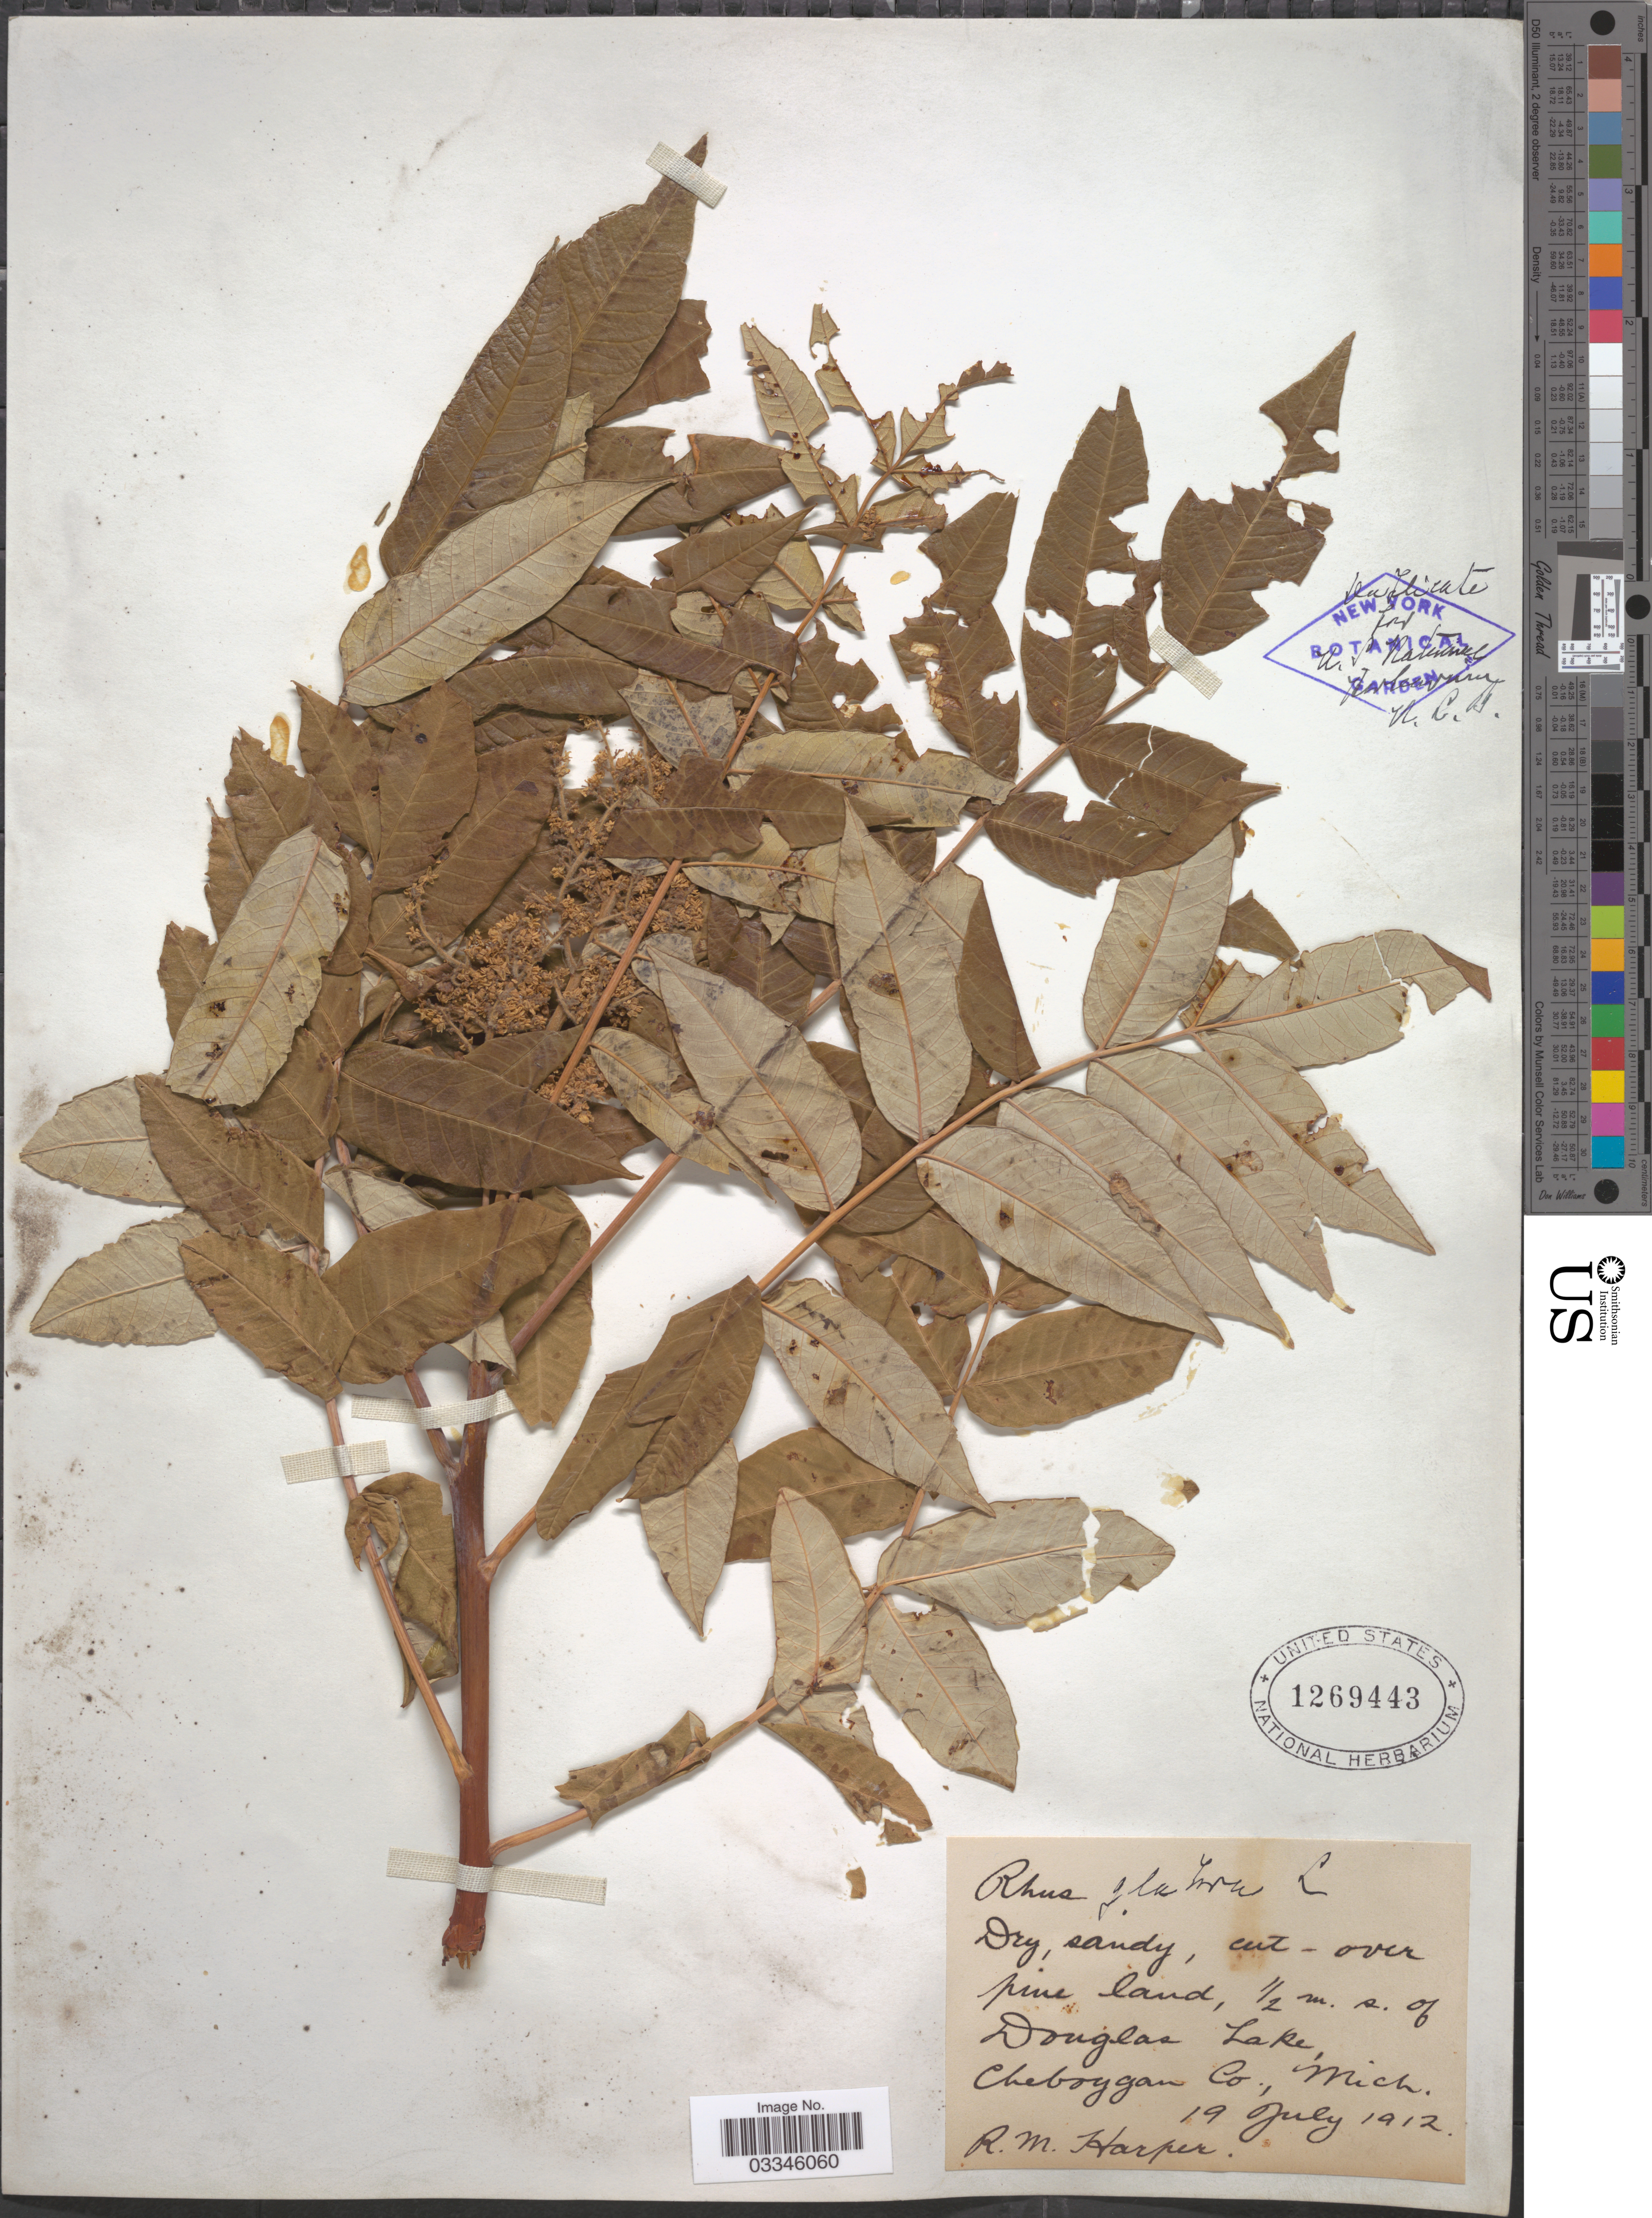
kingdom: Plantae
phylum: Tracheophyta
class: Magnoliopsida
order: Sapindales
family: Anacardiaceae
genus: Rhus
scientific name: Rhus glabra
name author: L.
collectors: R. Harper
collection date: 1912-07-19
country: United States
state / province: Michigan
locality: ½ m. s. of Douglas Lake, Cheboygan Co.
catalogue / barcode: US 1269443